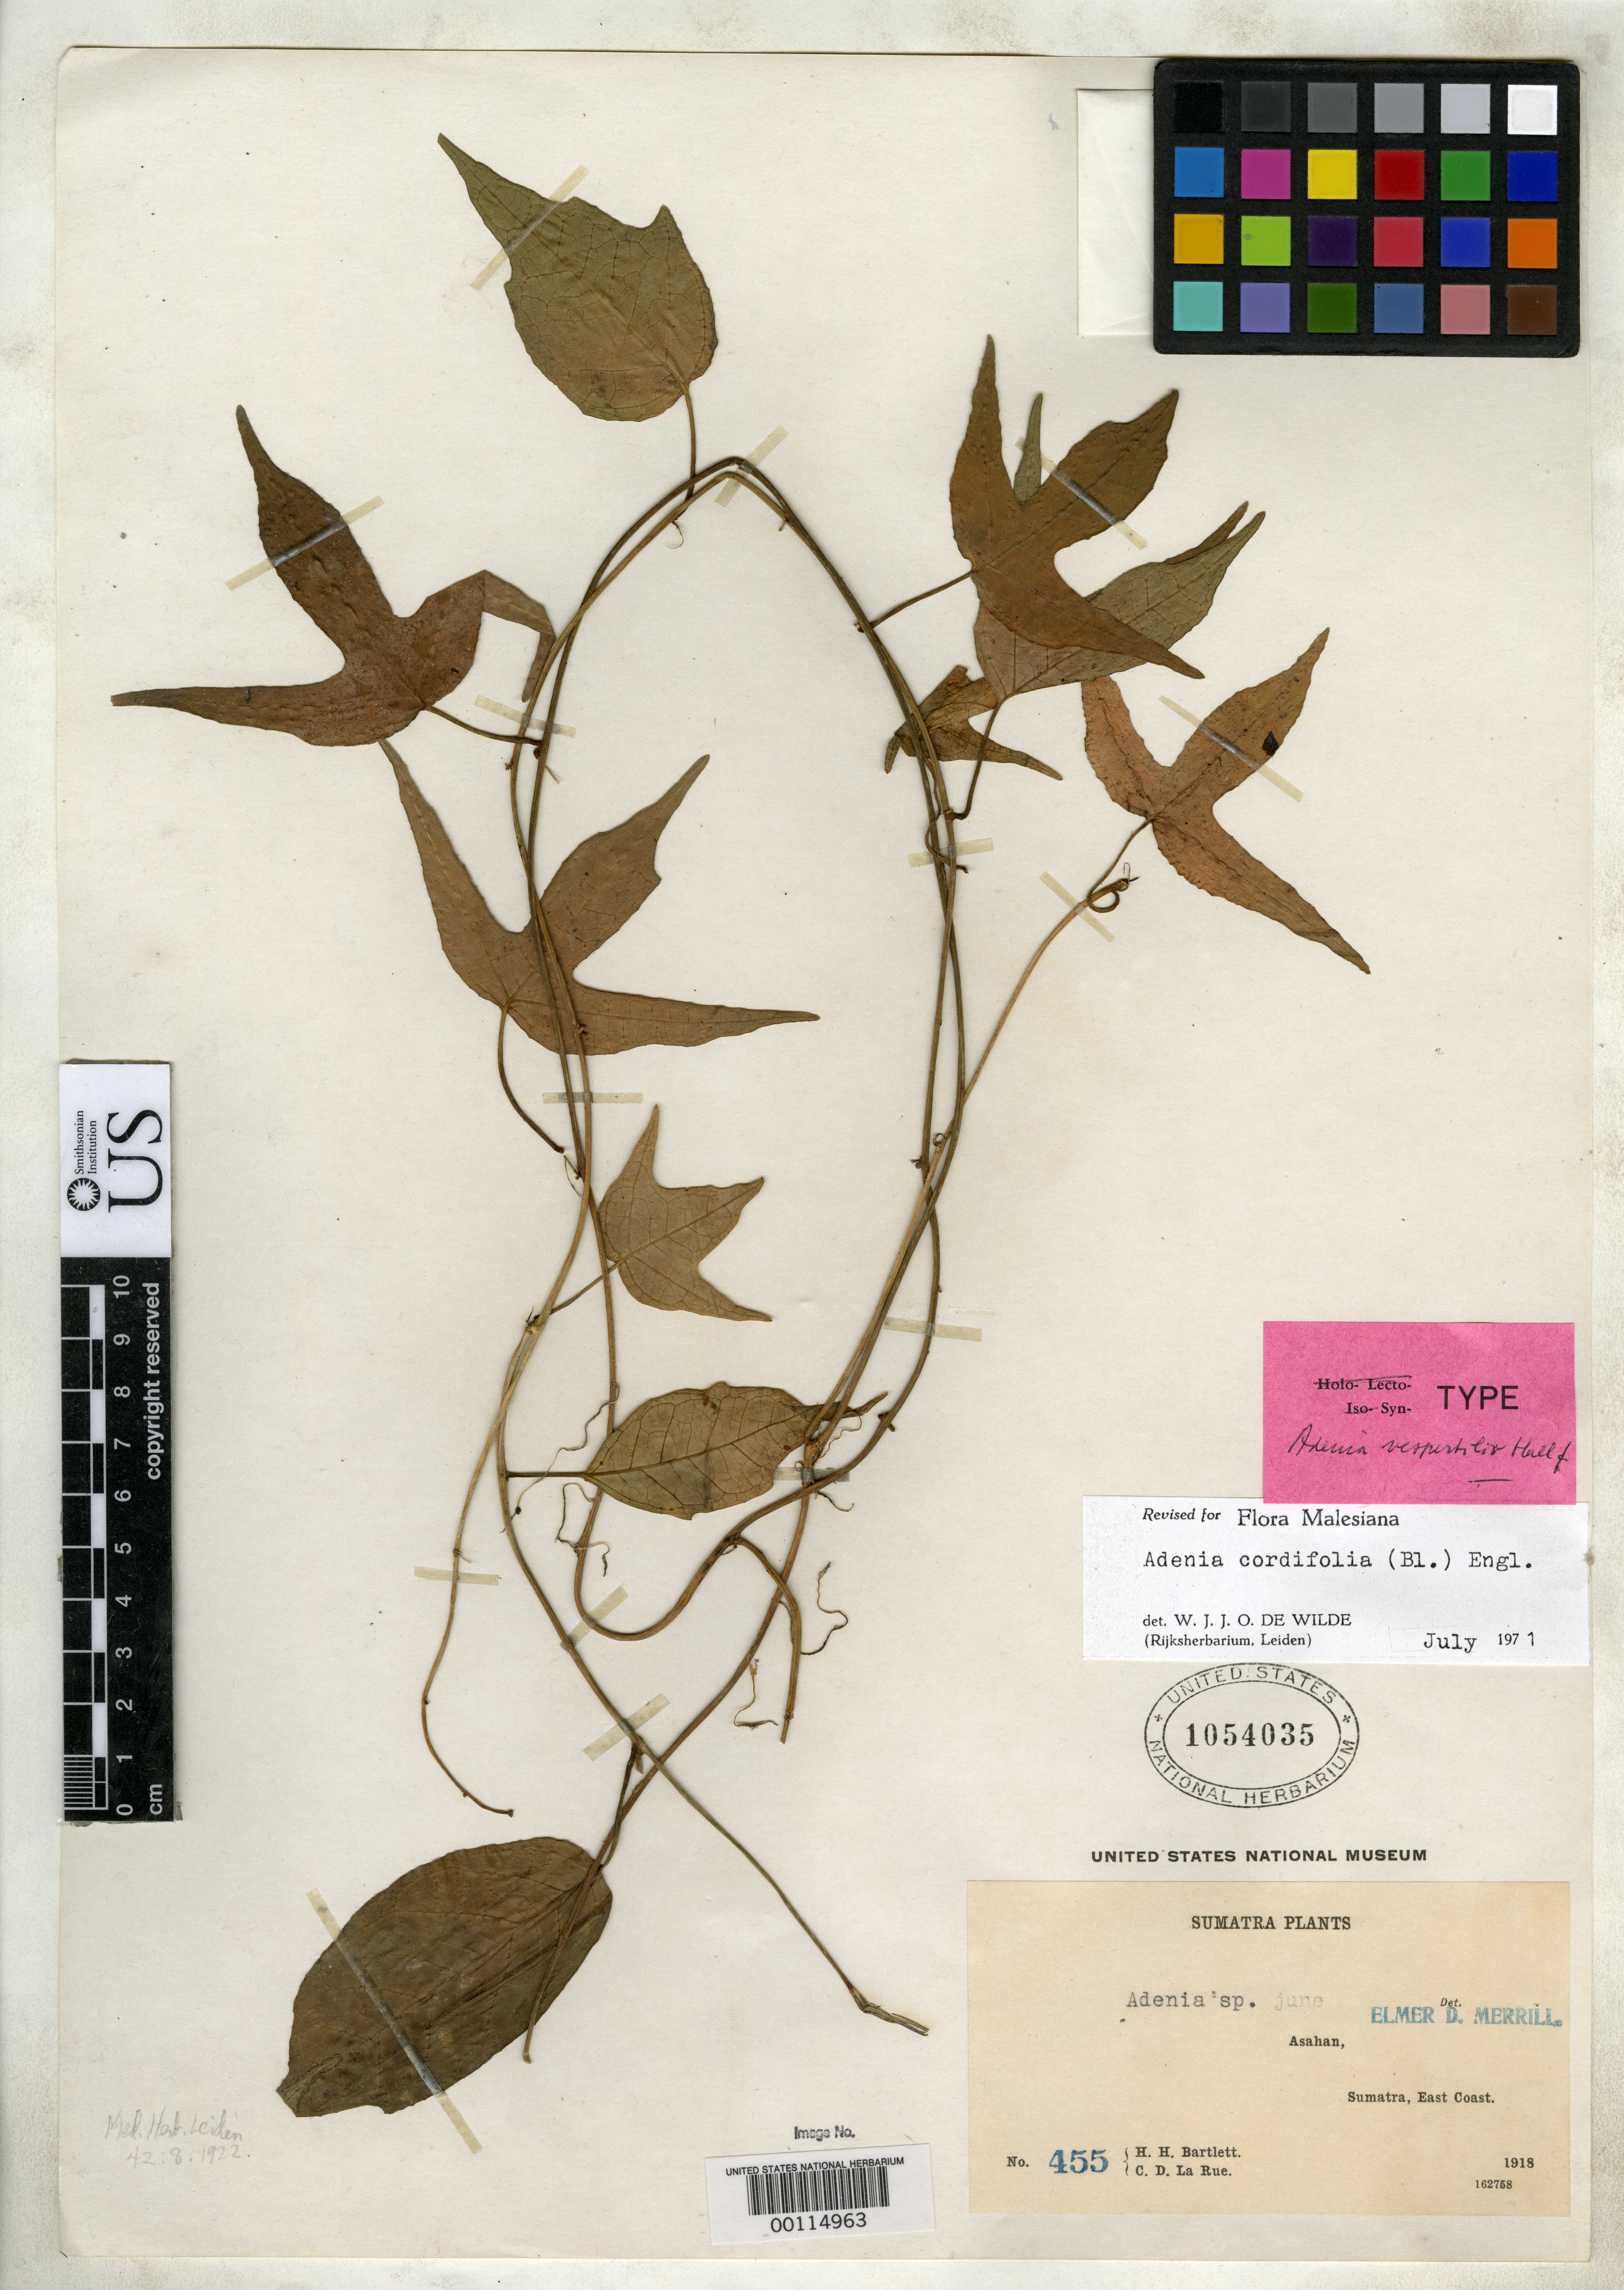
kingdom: Plantae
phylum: Tracheophyta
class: Magnoliopsida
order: Malpighiales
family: Passifloraceae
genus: Adenia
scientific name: Adenia vespertilio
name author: Hallier f.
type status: Syntype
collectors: H. H. Bartlett & C. La Rue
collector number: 455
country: Indonesia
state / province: Sumatra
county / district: Aceh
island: Sumatra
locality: Asahan.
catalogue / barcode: US 1054035